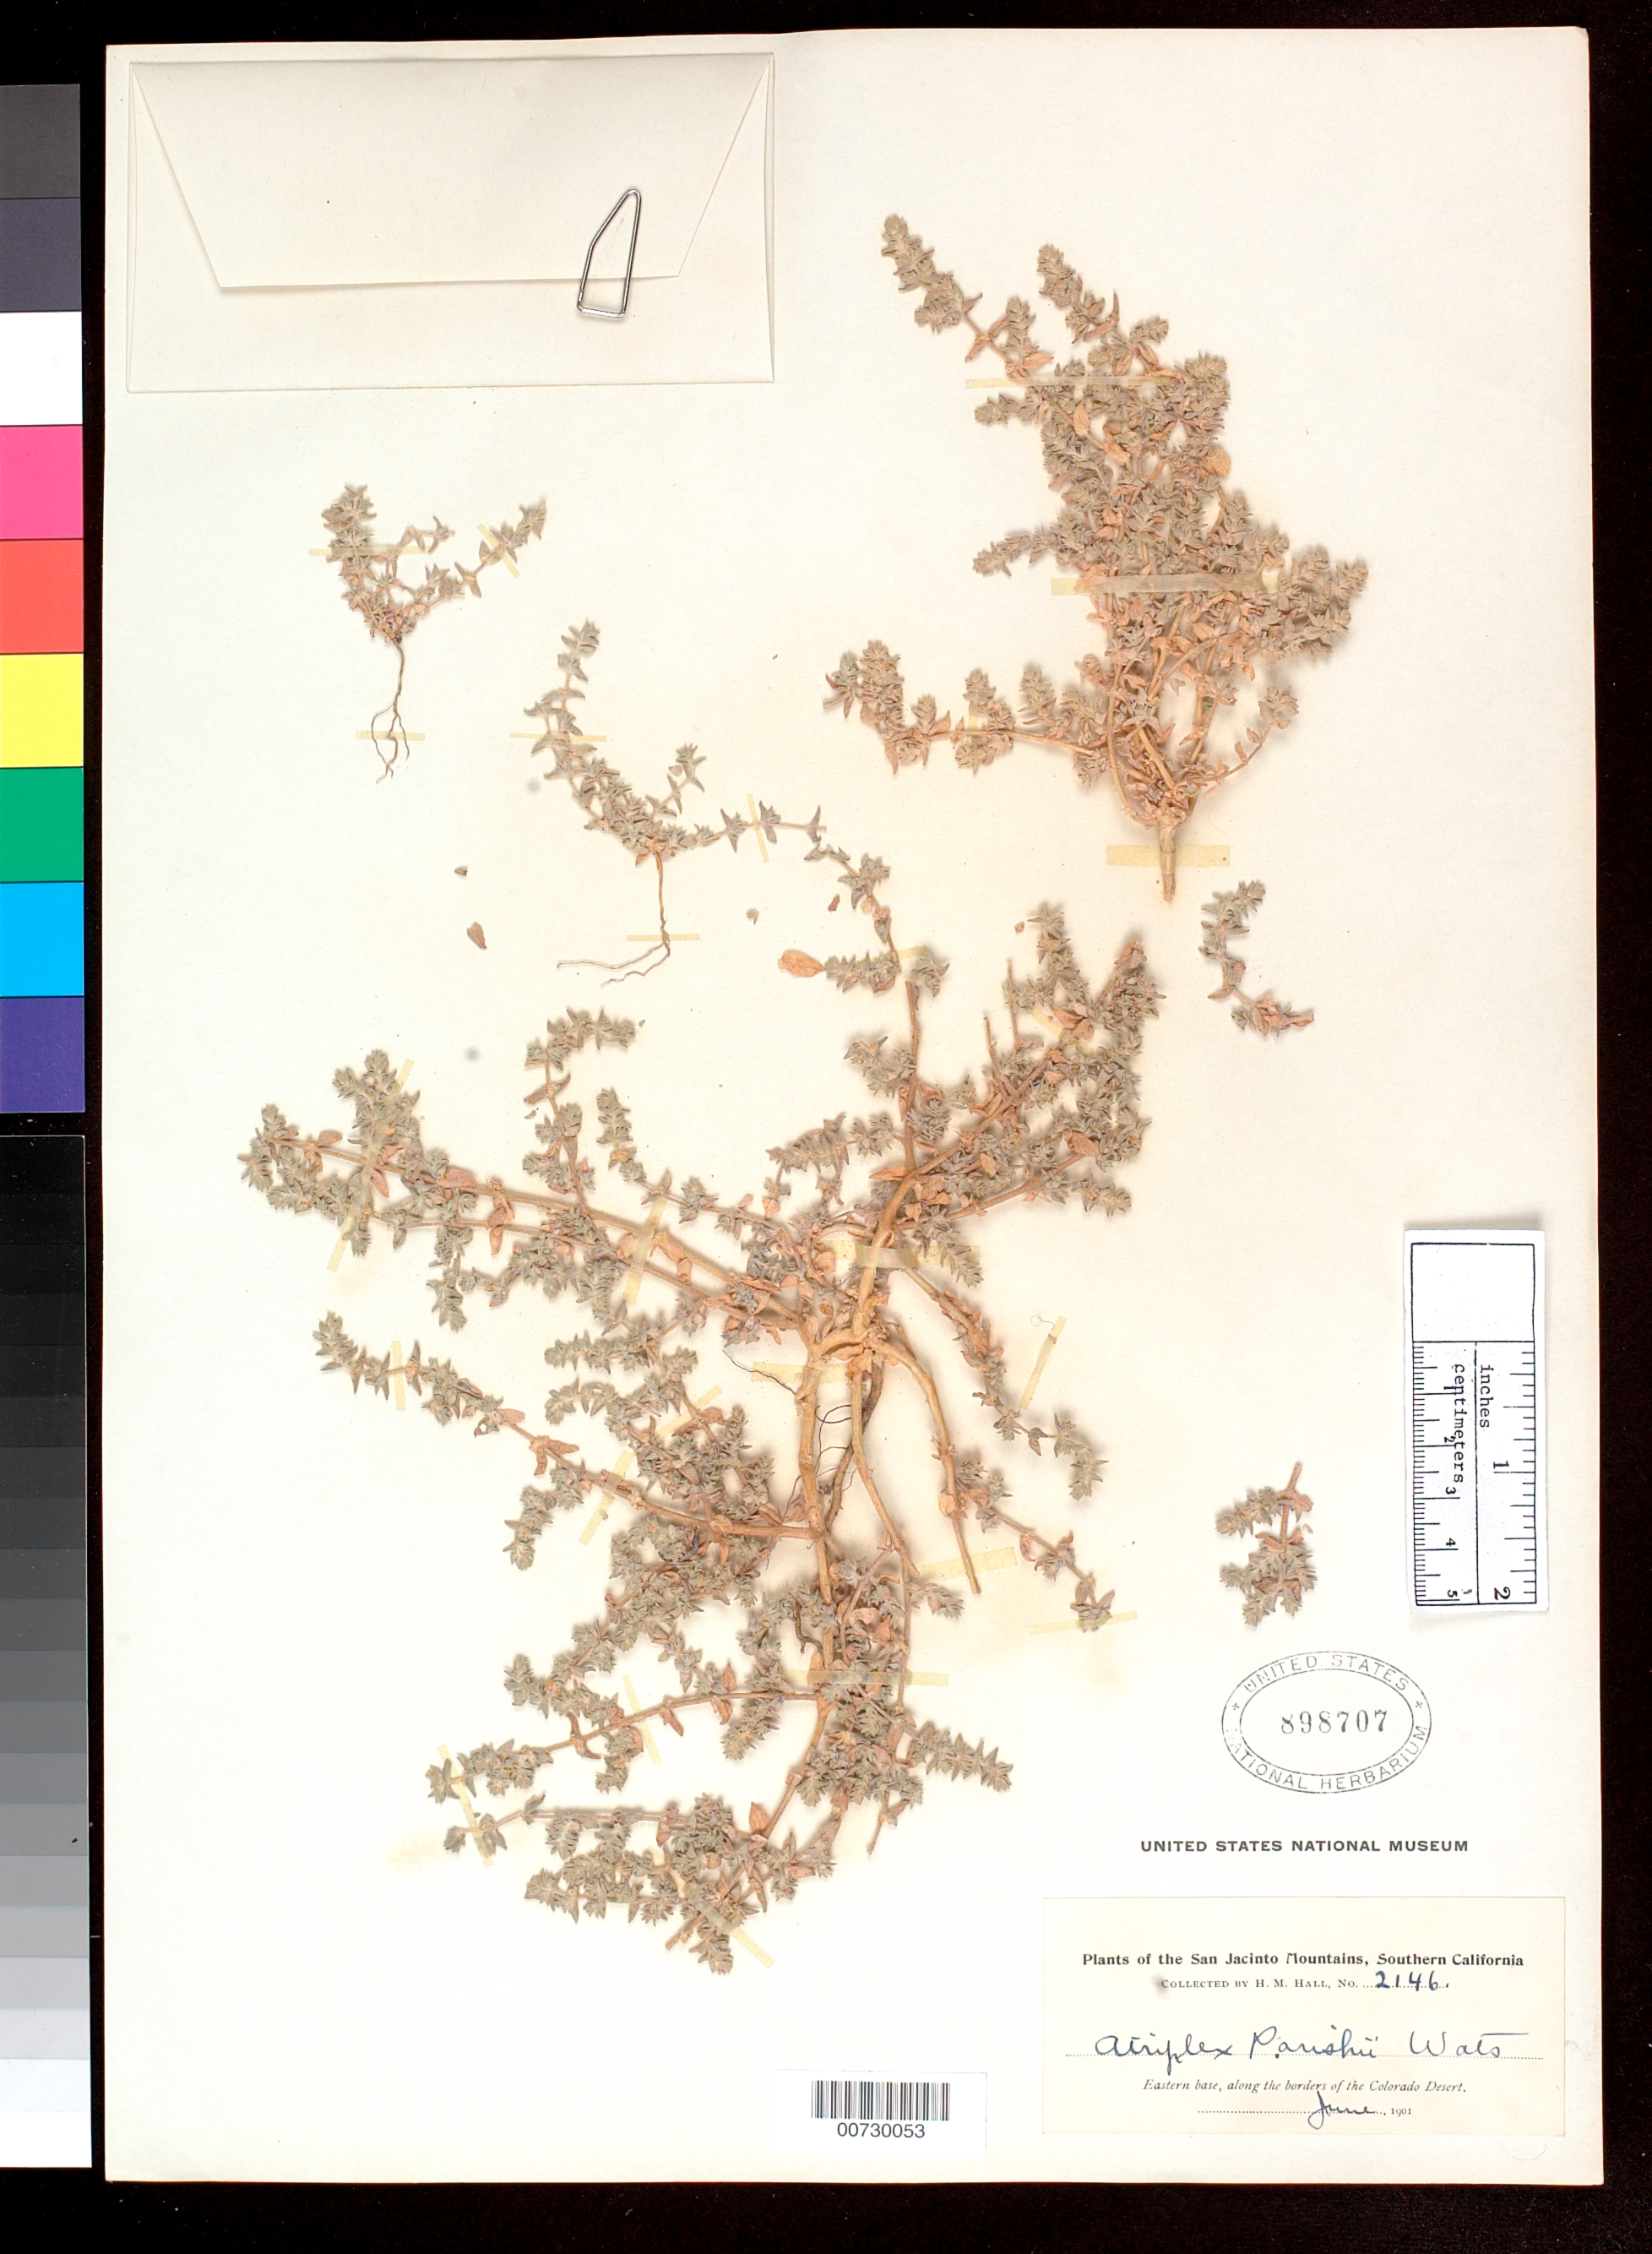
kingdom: Plantae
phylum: Tracheophyta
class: Magnoliopsida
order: Caryophyllales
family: Amaranthaceae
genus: Atriplex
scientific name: Atriplex parishii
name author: S. Watson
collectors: H. M. Hall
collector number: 2146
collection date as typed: Jun 1901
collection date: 1901-06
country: United States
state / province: California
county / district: Riverside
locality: Eastern base, along the borders of the Colorado Desert.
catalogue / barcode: US 898707